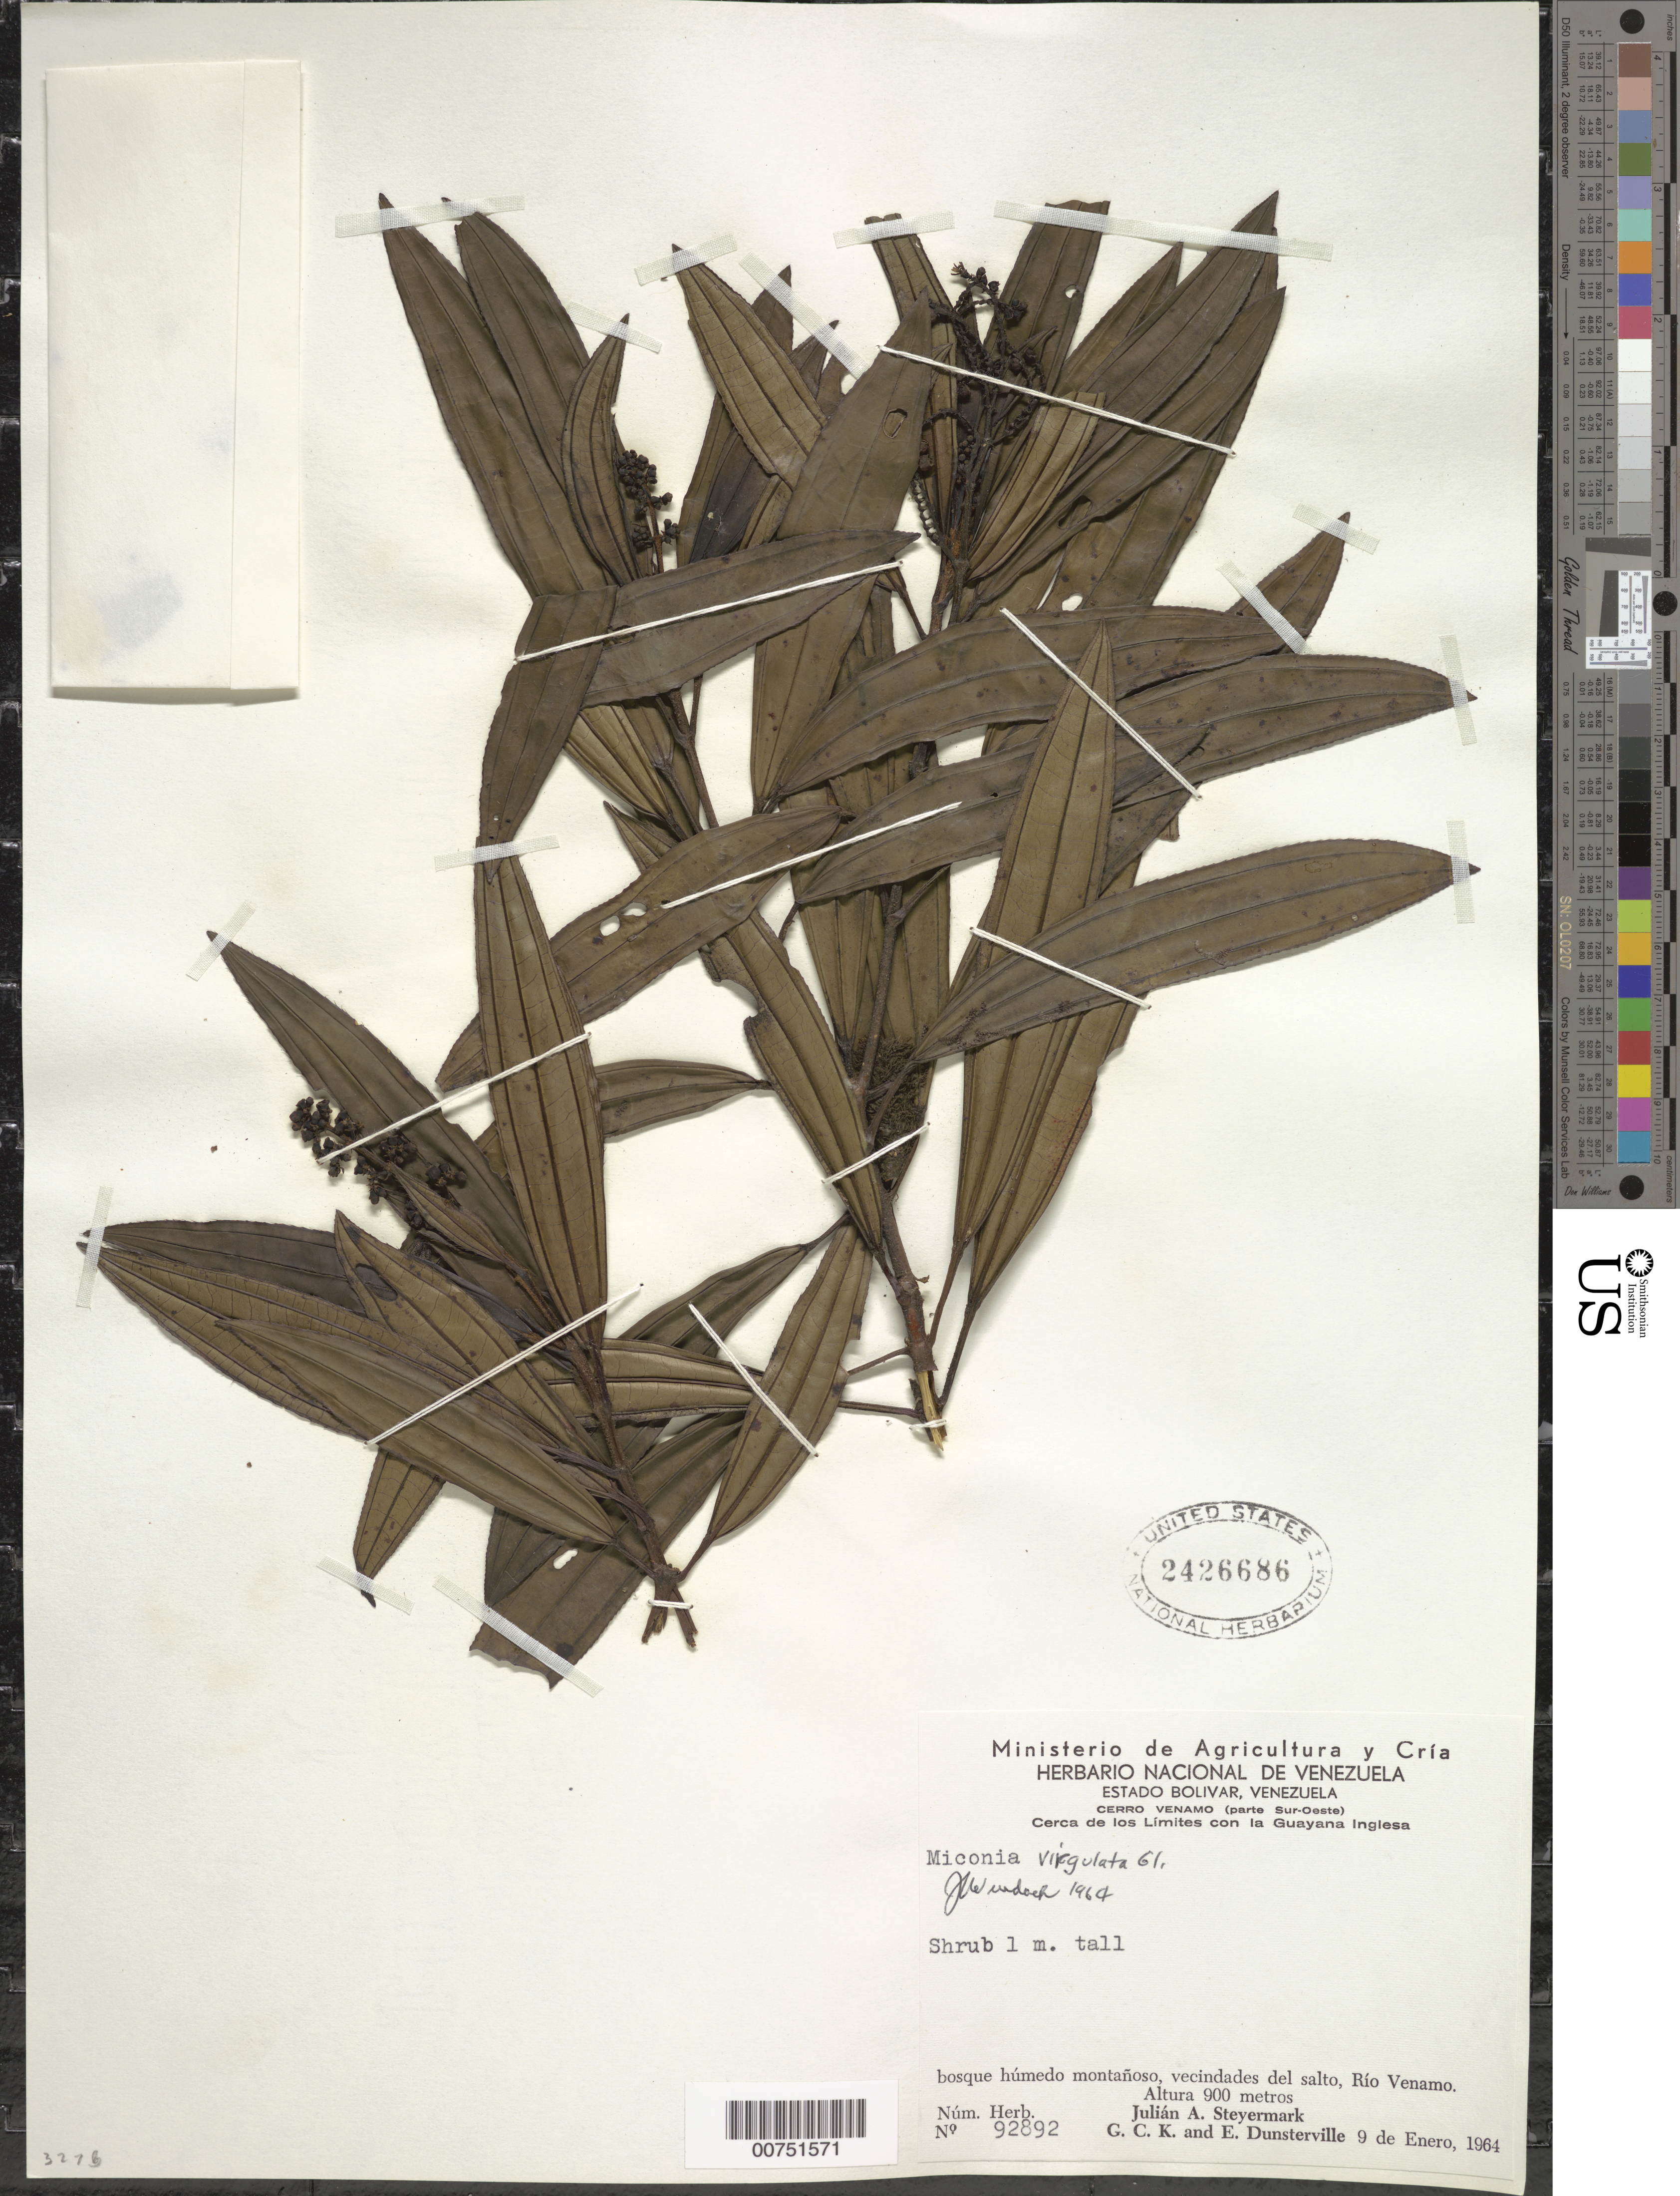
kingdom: Plantae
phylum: Tracheophyta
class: Magnoliopsida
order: Myrtales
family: Melastomataceae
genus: Miconia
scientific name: Miconia virgulata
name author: Gleason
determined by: Wurdack, John J., (US), US (UNITED STATES)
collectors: J. Steyermark, G. C. K. Dunsterville & E. Dunsterville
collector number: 92892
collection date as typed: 9-Jan-64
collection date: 1964-01-09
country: Venezuela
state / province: Bolívar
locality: Cerro Venamo (parte Sur-Oeste), Río Venamo, vecindades del salto, cerca de los límites con la Guayana Inglesa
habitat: Bosque humedo montanoso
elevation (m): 900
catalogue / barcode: US 2426686